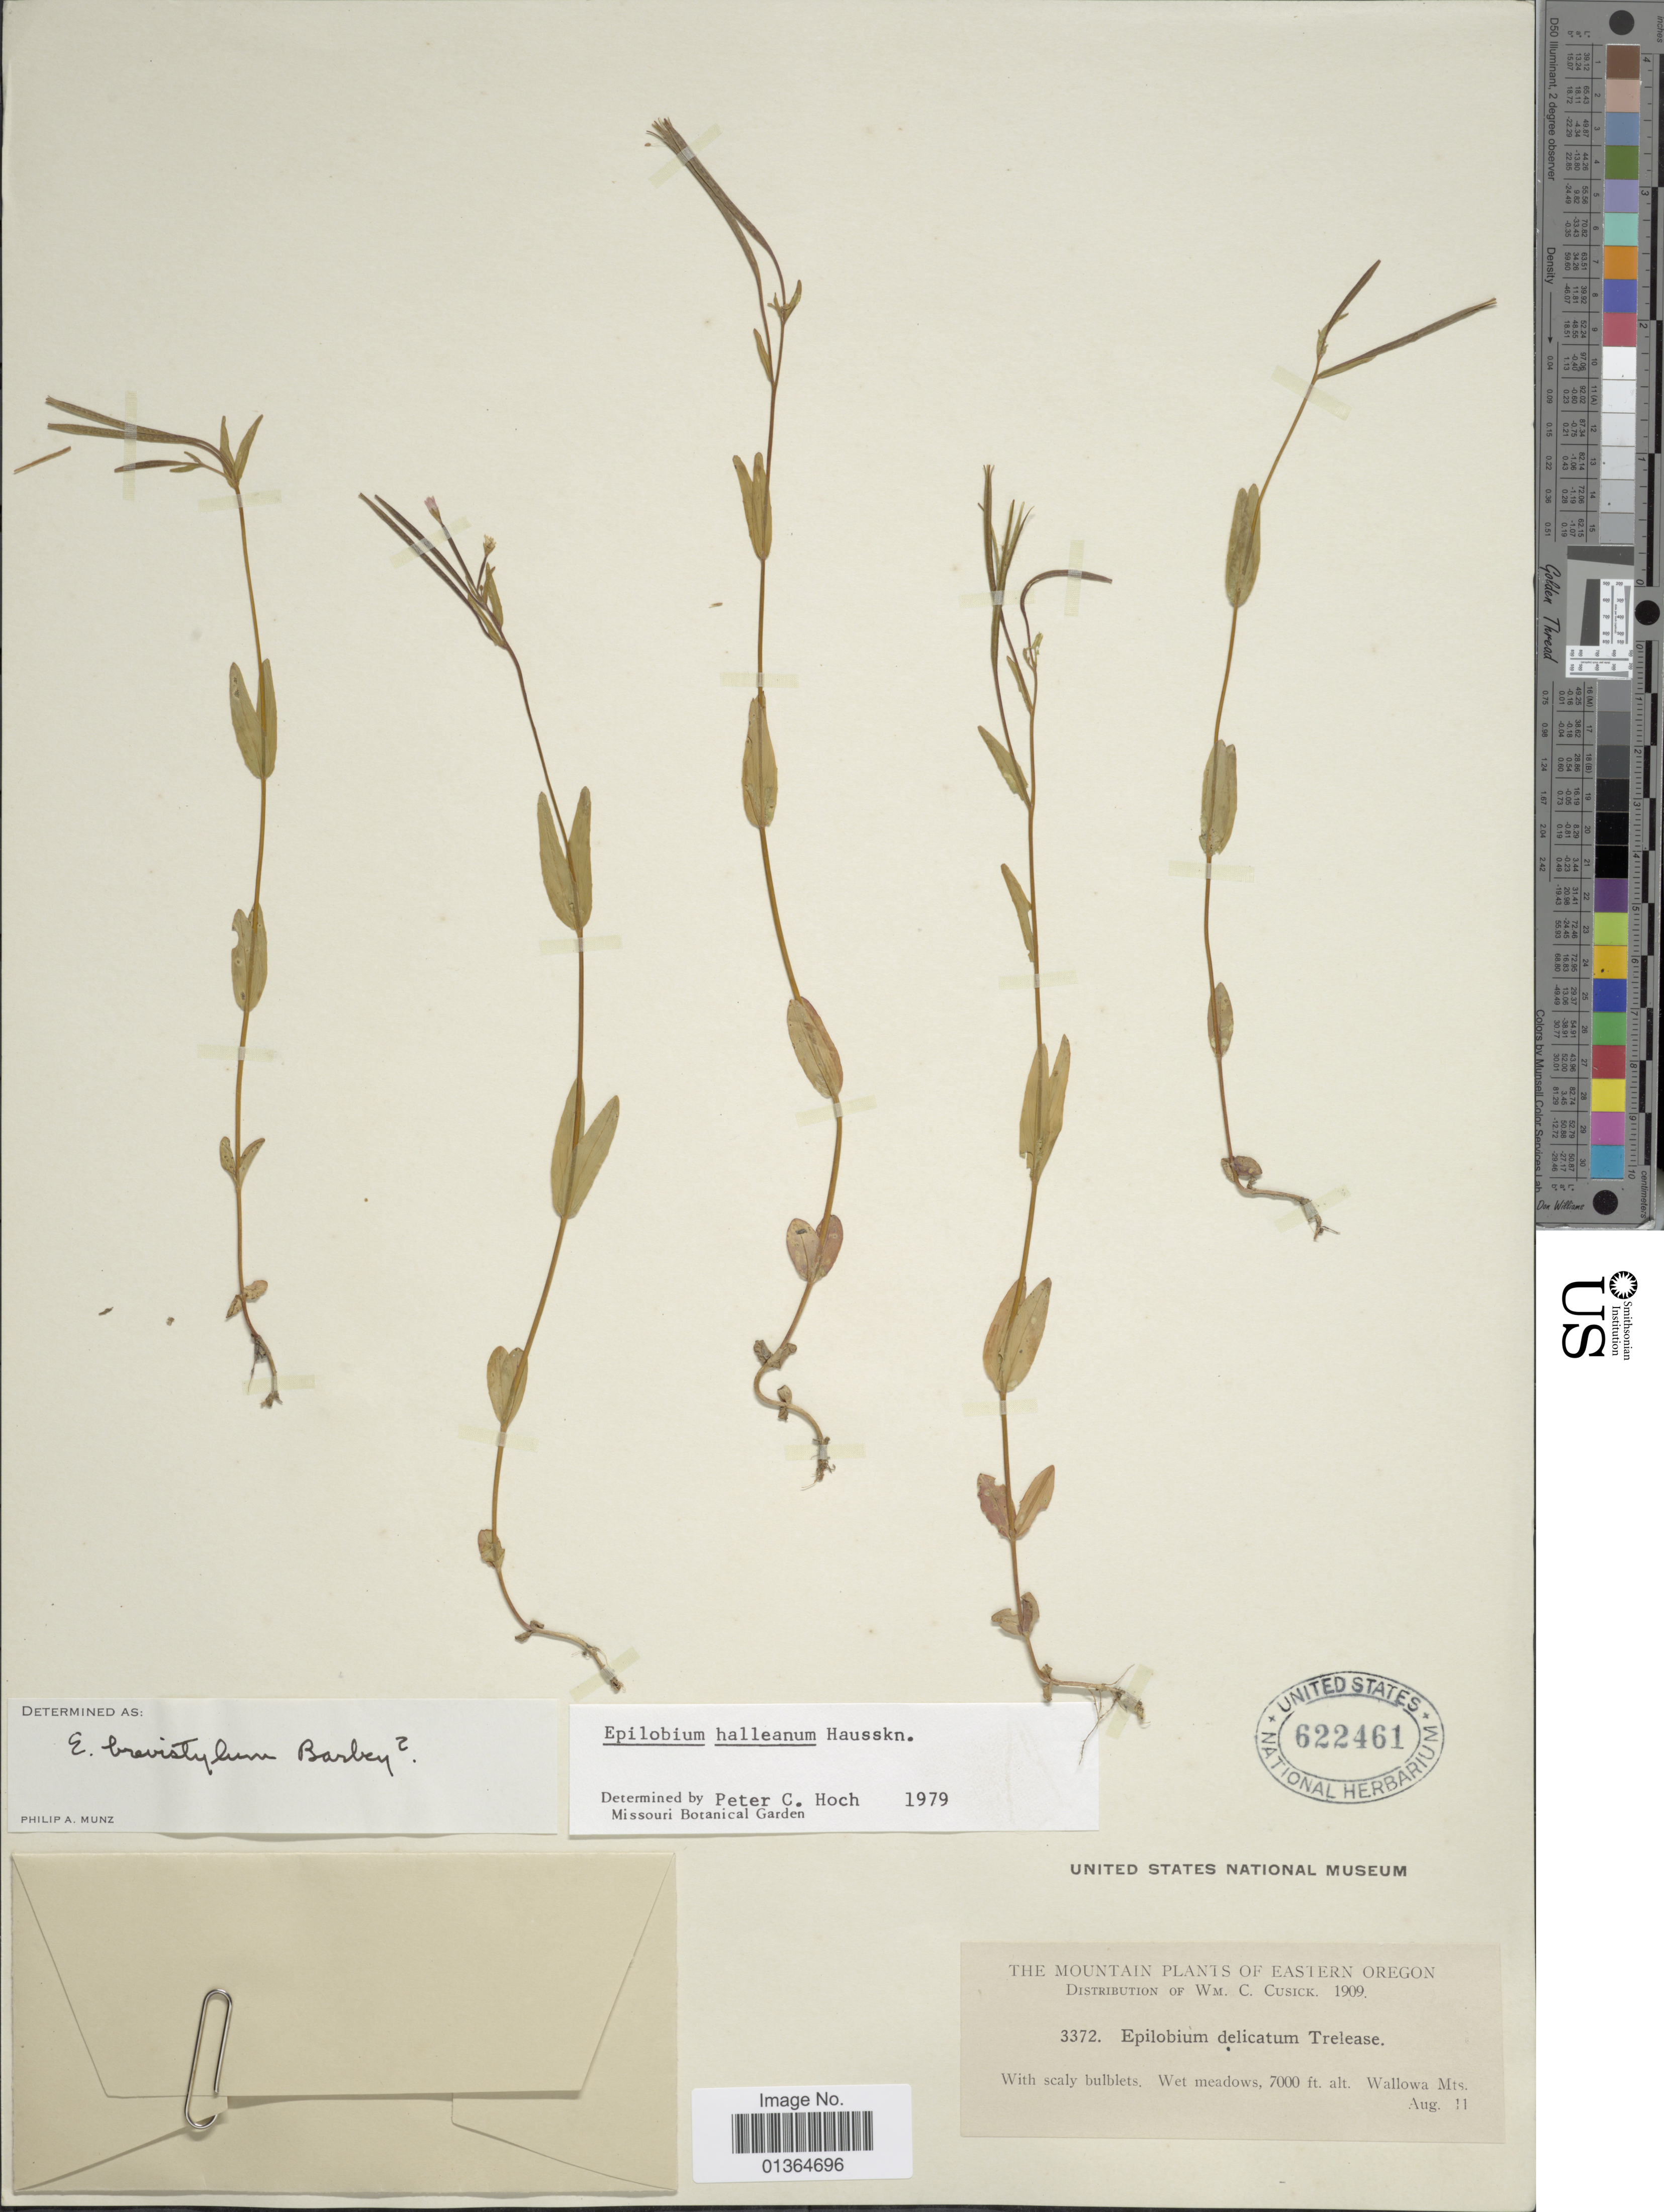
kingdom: Plantae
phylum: Tracheophyta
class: Magnoliopsida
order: Myrtales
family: Onagraceae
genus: Epilobium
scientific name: Epilobium hallianum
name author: Hausskn.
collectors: W. C. Cusick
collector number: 3372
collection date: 1909-08-11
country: United States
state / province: Oregon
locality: The mountain plants of Eastern Oregon. Wallowa Mts.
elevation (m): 2134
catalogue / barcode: US 622461